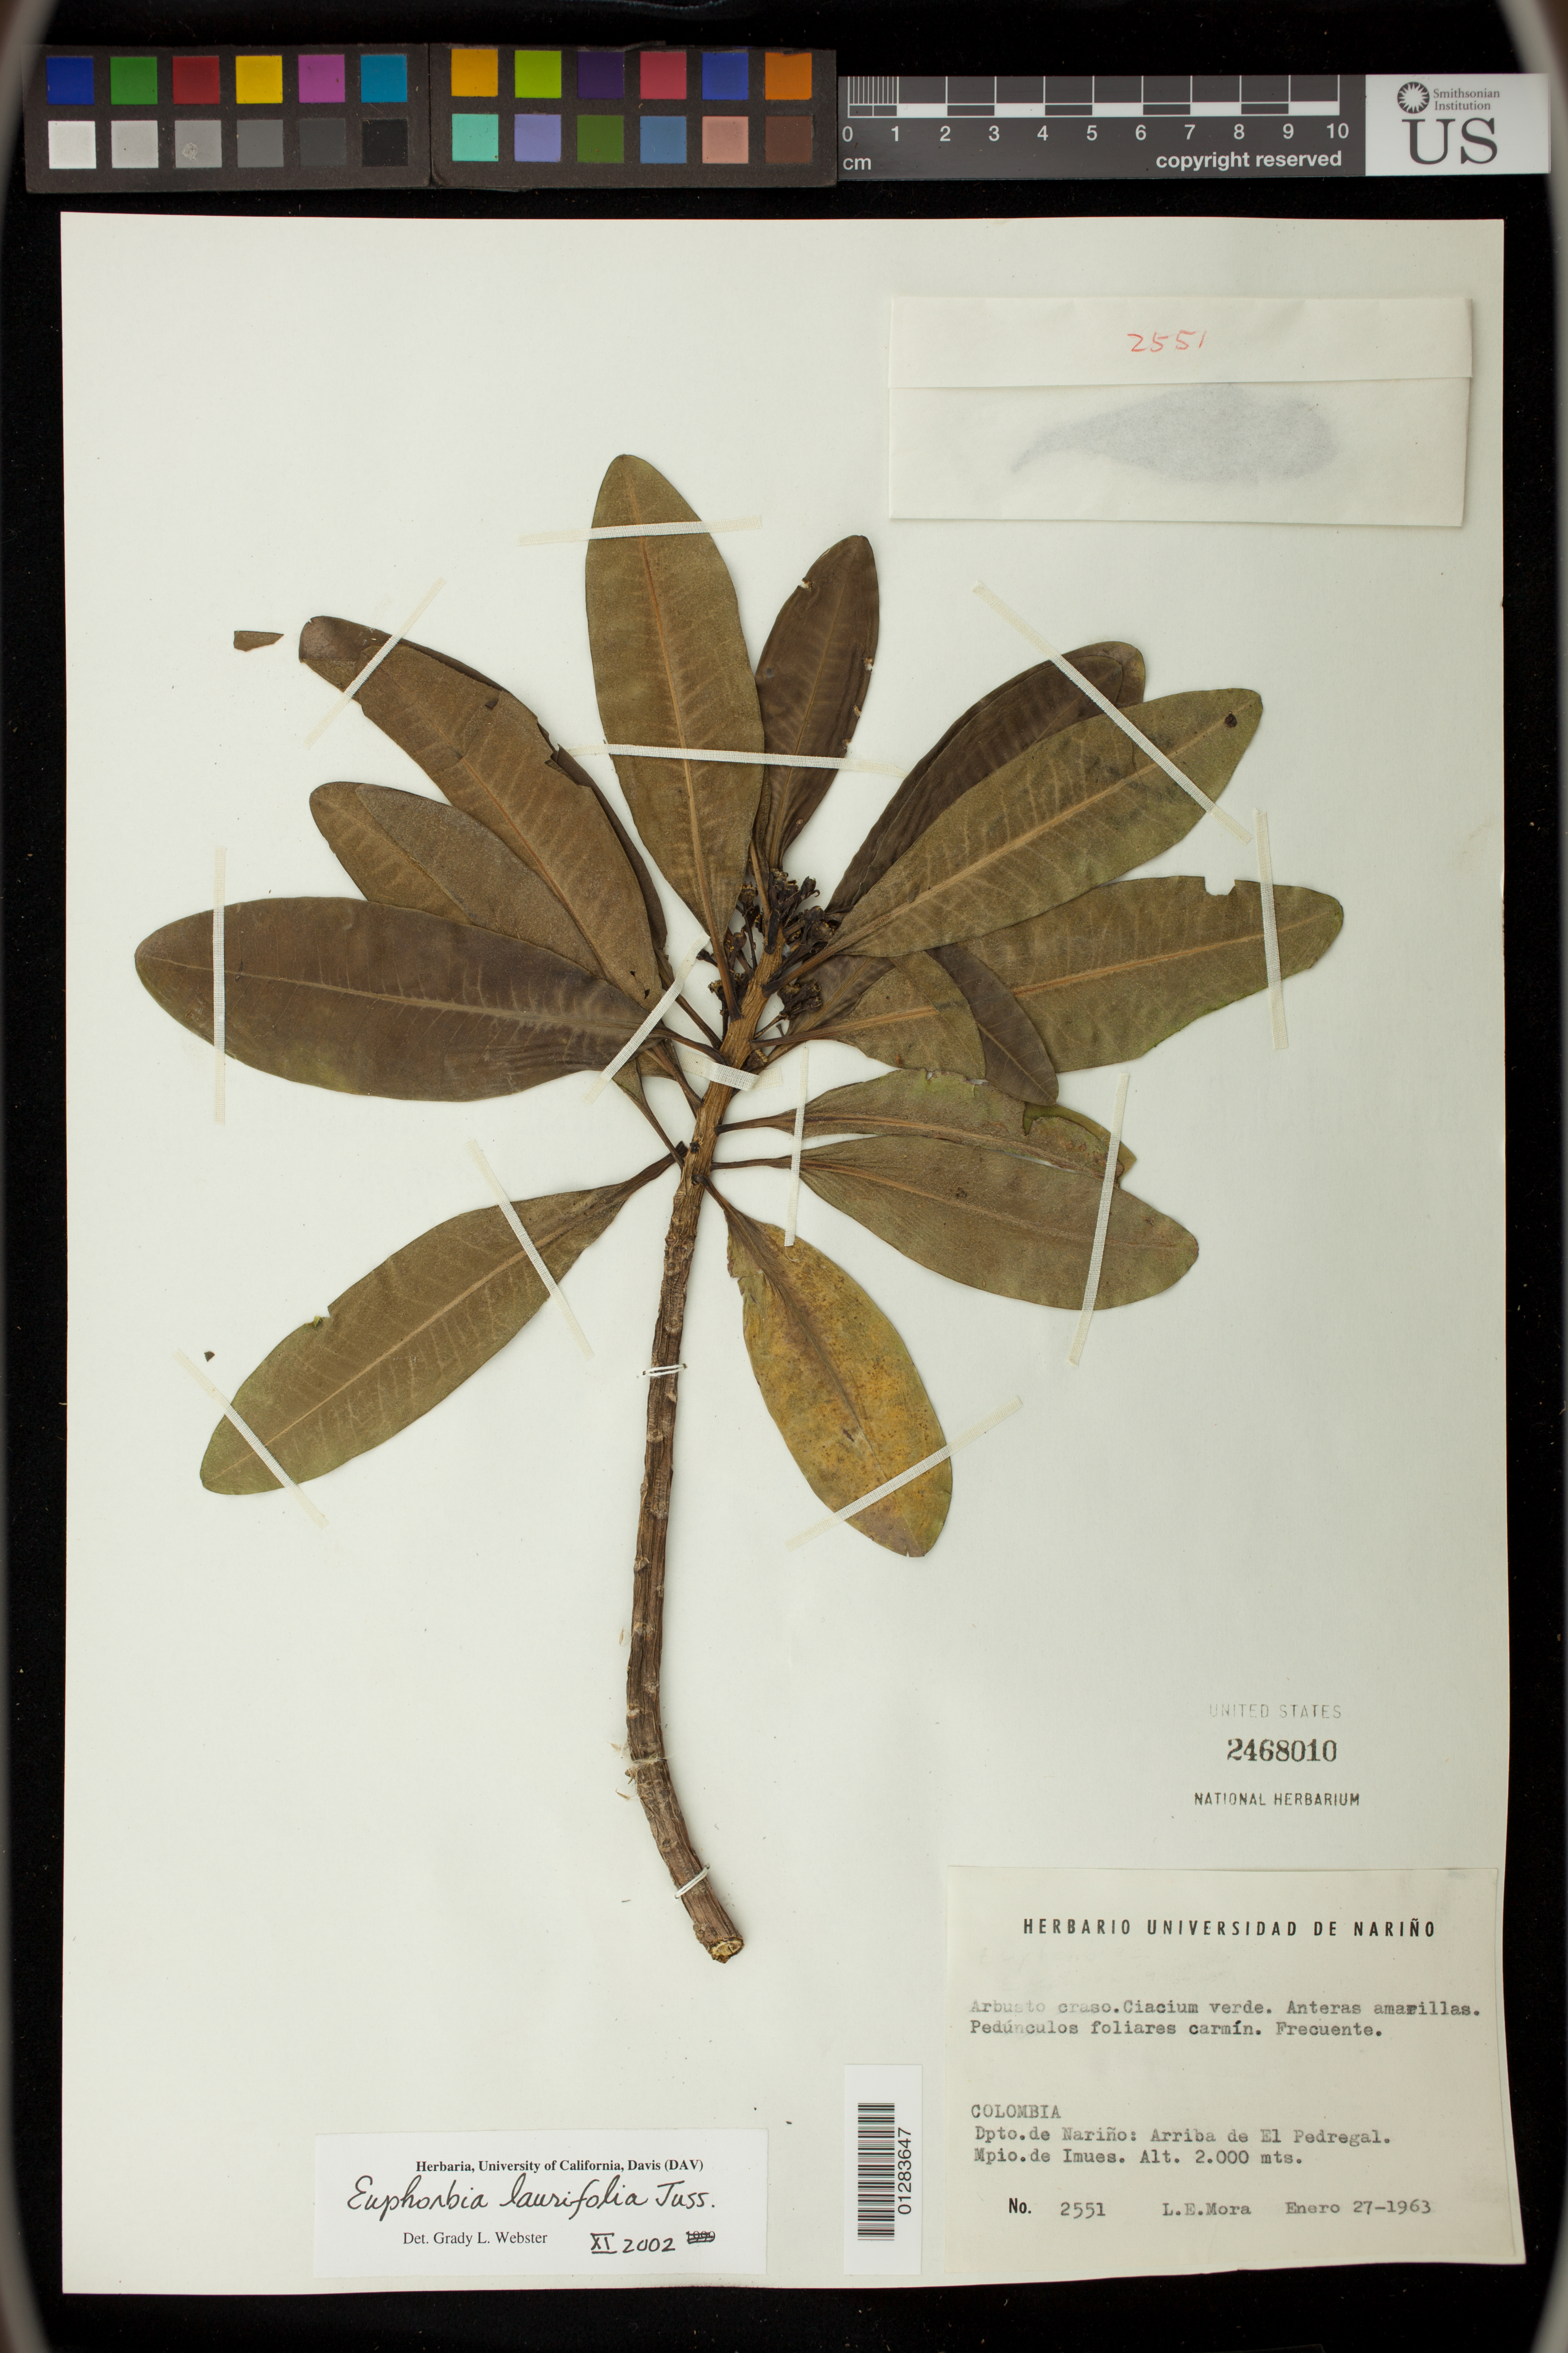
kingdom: Plantae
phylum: Tracheophyta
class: Magnoliopsida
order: Malpighiales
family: Euphorbiaceae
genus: Euphorbia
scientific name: Euphorbia laurifolia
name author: Juss. ex Lam.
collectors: L. E. Mora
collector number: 2551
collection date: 1963-01-27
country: Colombia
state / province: Nariño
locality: Arriba de El Pedregal. Mpio. de Imues.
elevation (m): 2000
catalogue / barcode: US 2468010